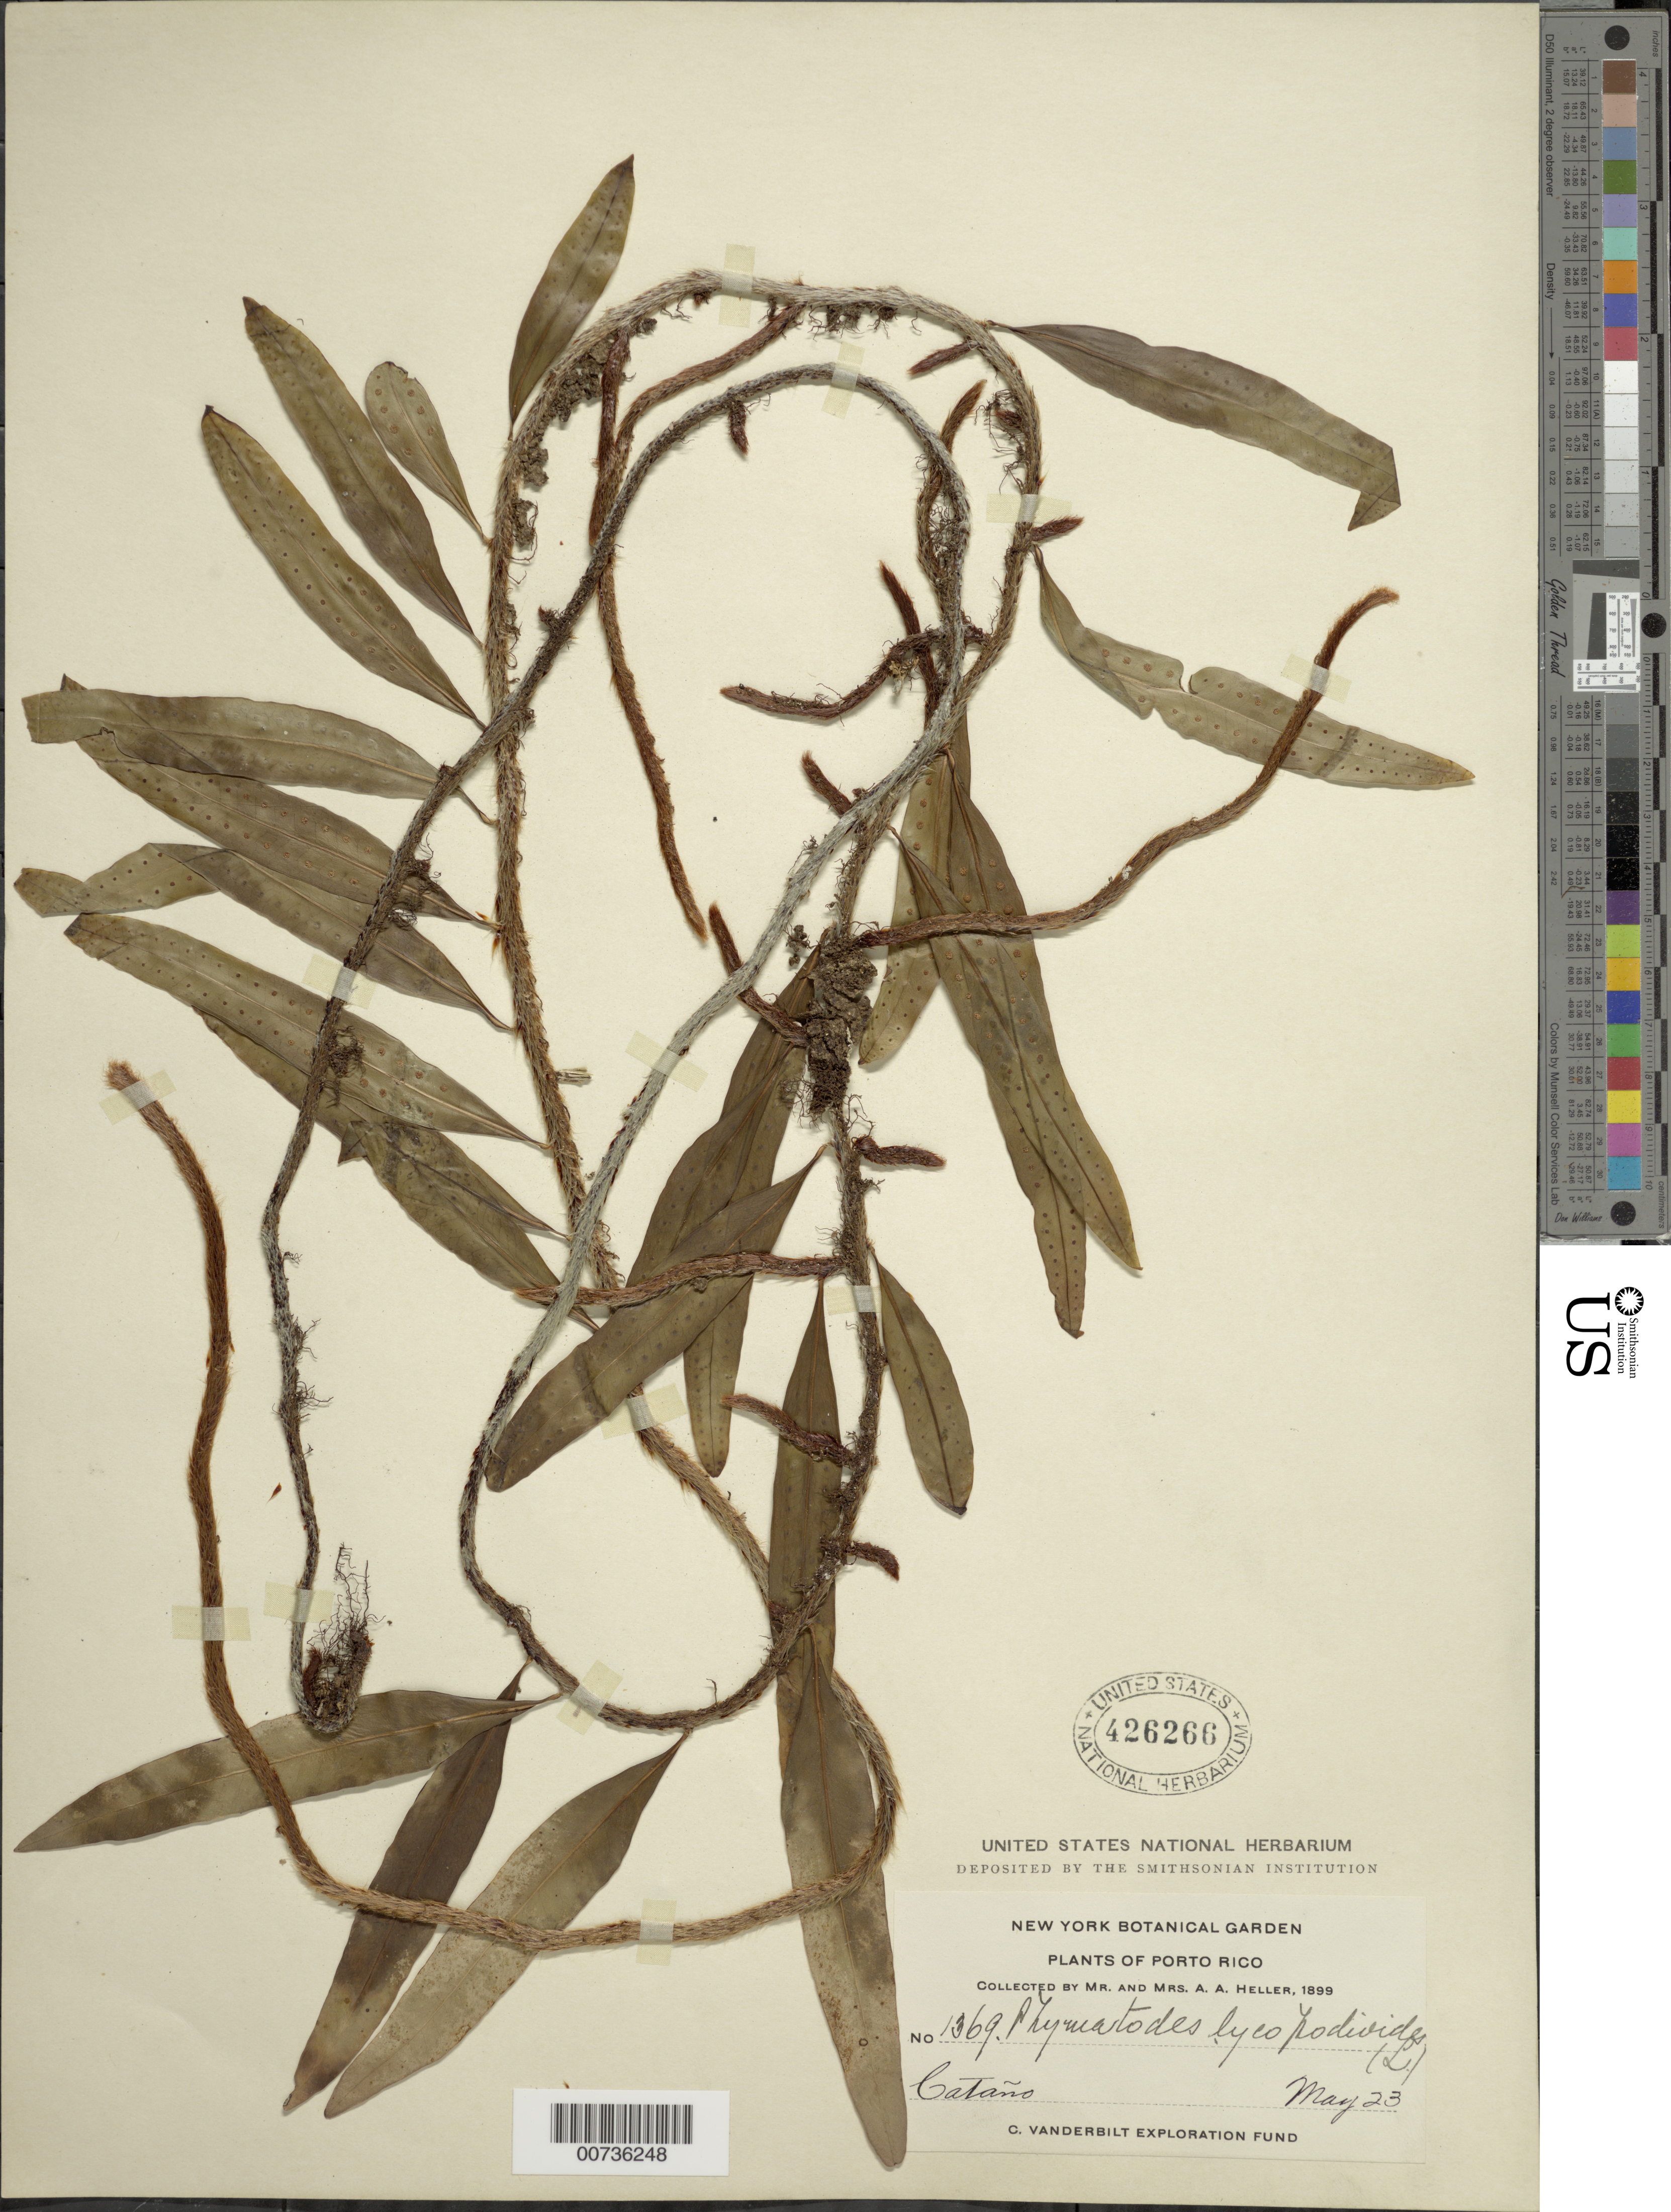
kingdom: Plantae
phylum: Tracheophyta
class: Polypodiopsida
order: Polypodiales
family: Polypodiaceae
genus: Microgramma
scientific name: Microgramma lycopodioides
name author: (L.) Copel.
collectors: A. A. Heller & E. G. Heller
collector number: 1369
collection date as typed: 23 May 1899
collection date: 1899-05-23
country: Puerto Rico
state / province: Cataño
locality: Cataño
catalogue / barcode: US 426266